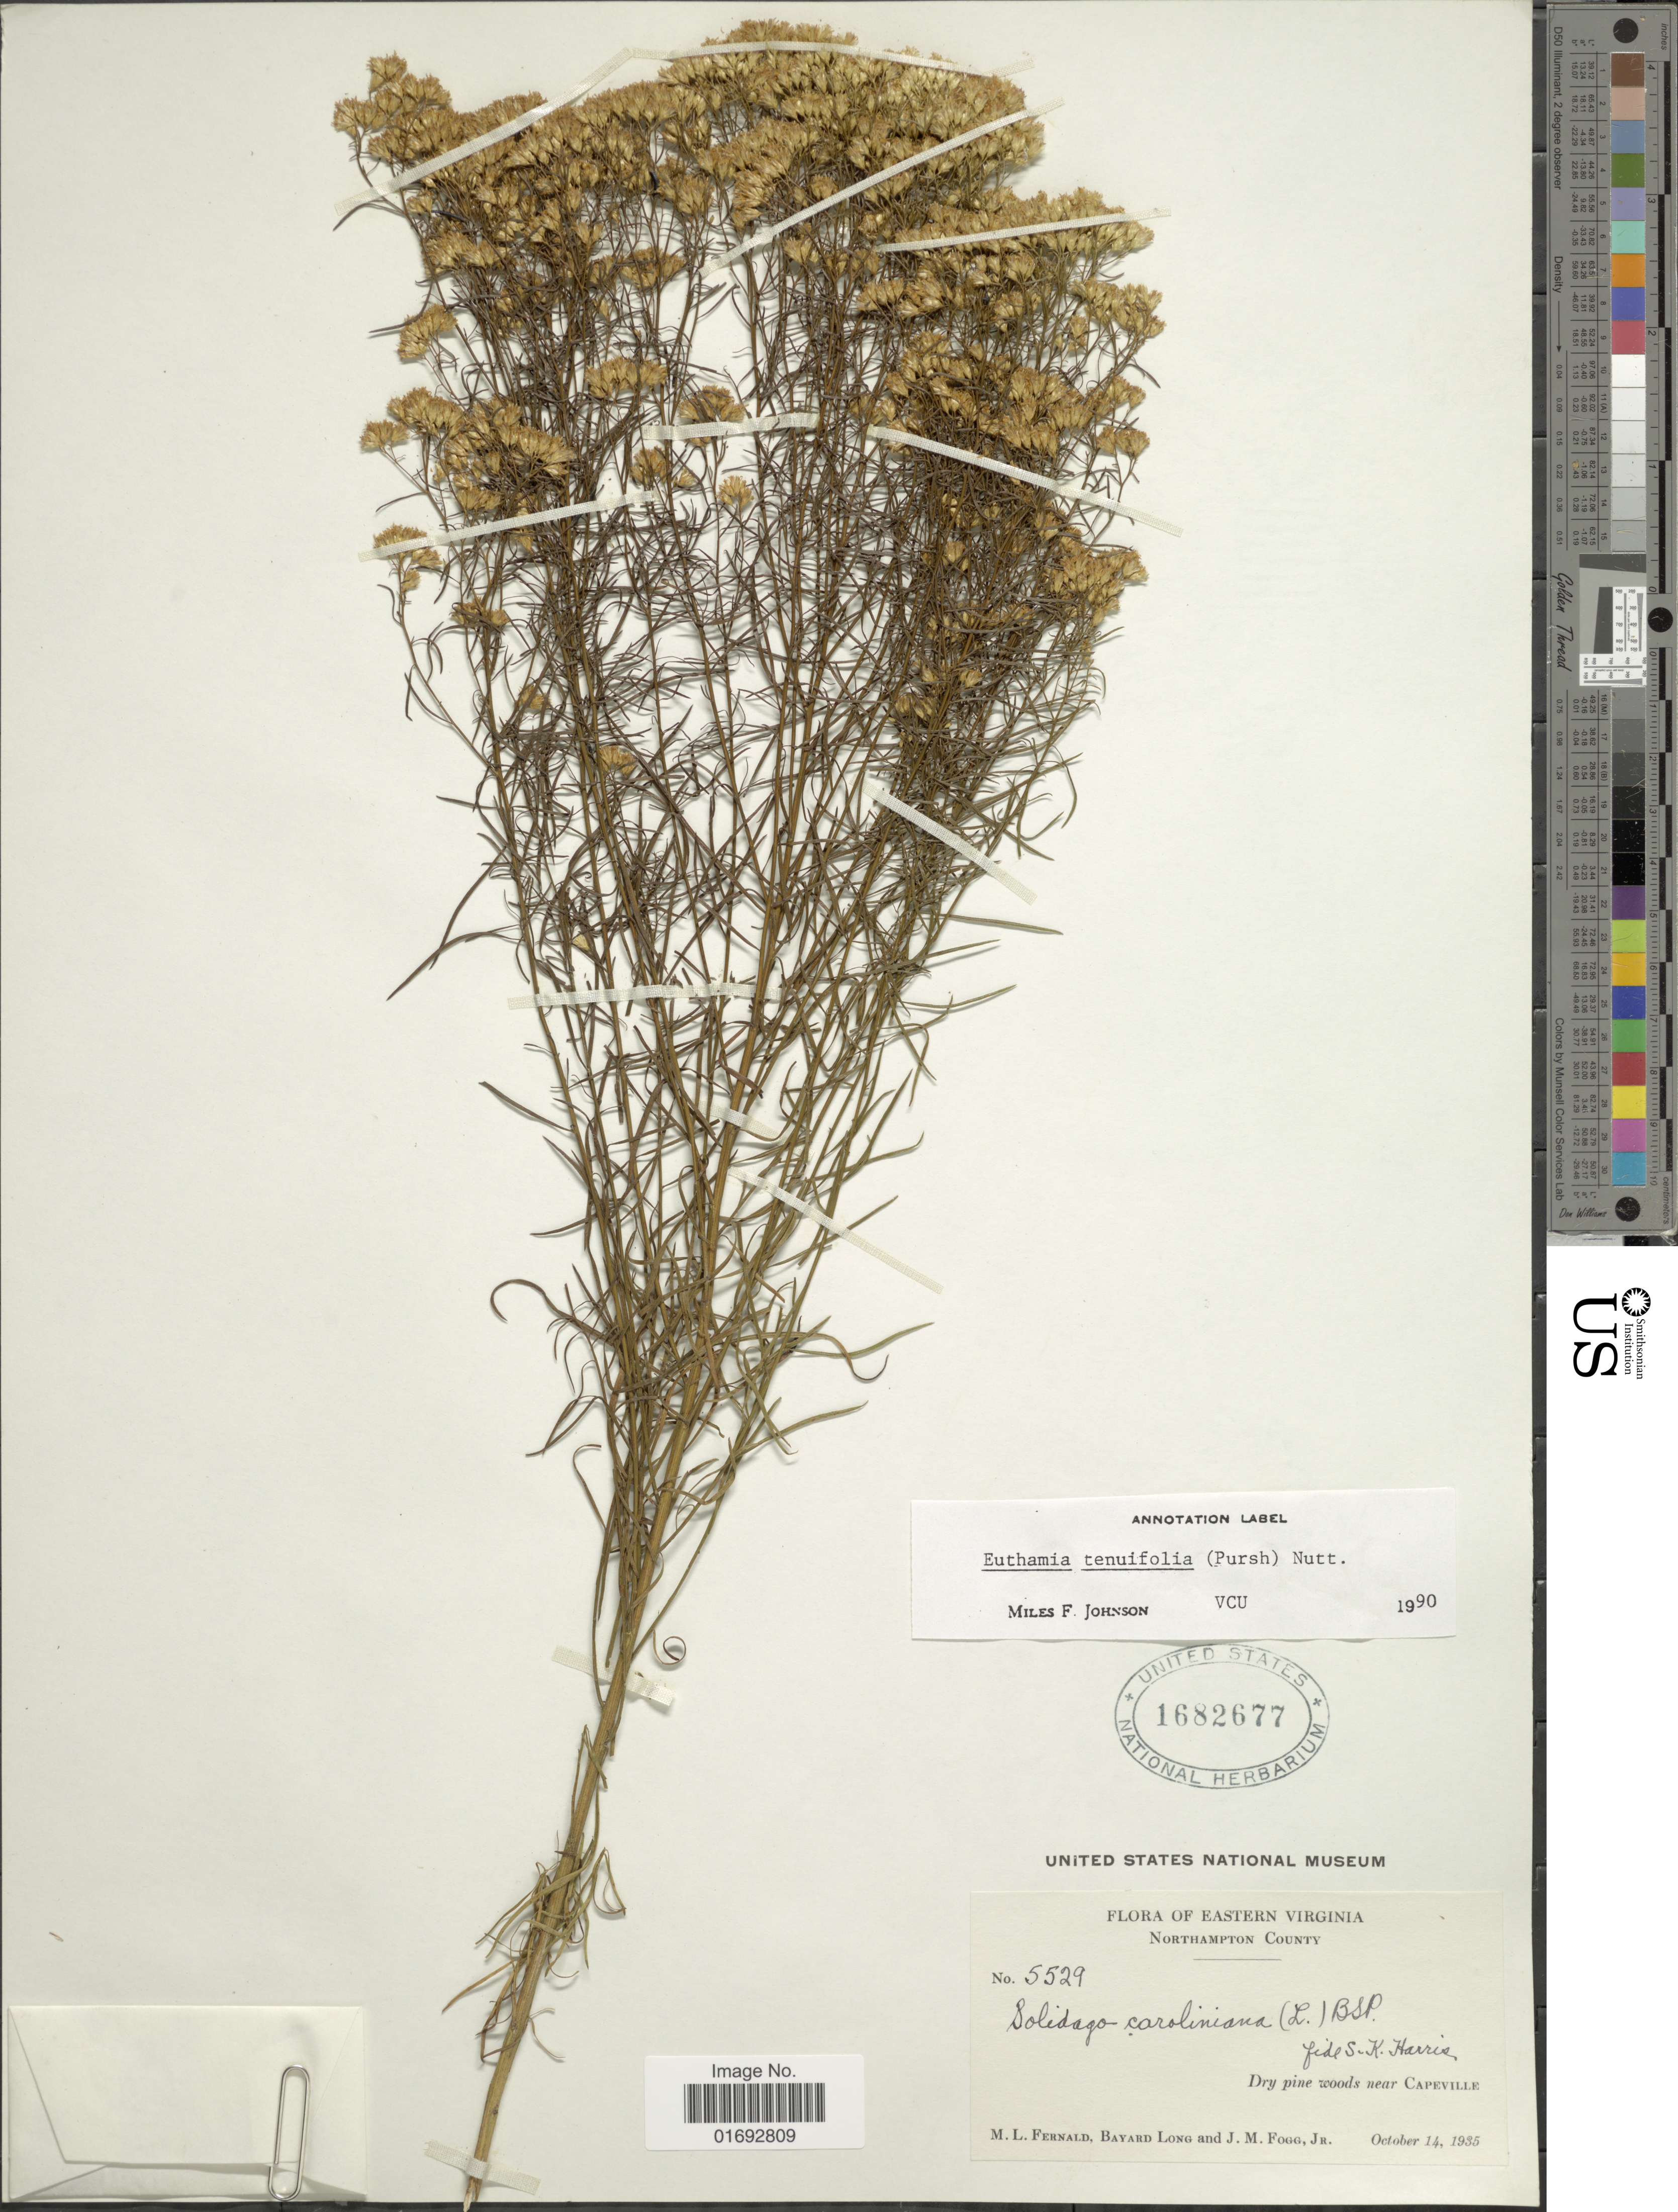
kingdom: Plantae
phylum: Tracheophyta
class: Magnoliopsida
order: Asterales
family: Asteraceae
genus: Euthamia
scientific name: Euthamia tenuifolia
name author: (Pursh) Nutt.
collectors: M. L. Fernald, B. Long & J. Fogg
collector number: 5529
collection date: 1935-10-14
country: United States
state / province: Virginia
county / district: Northampton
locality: Eastern Virginia, near Capeville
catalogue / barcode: US 1682677